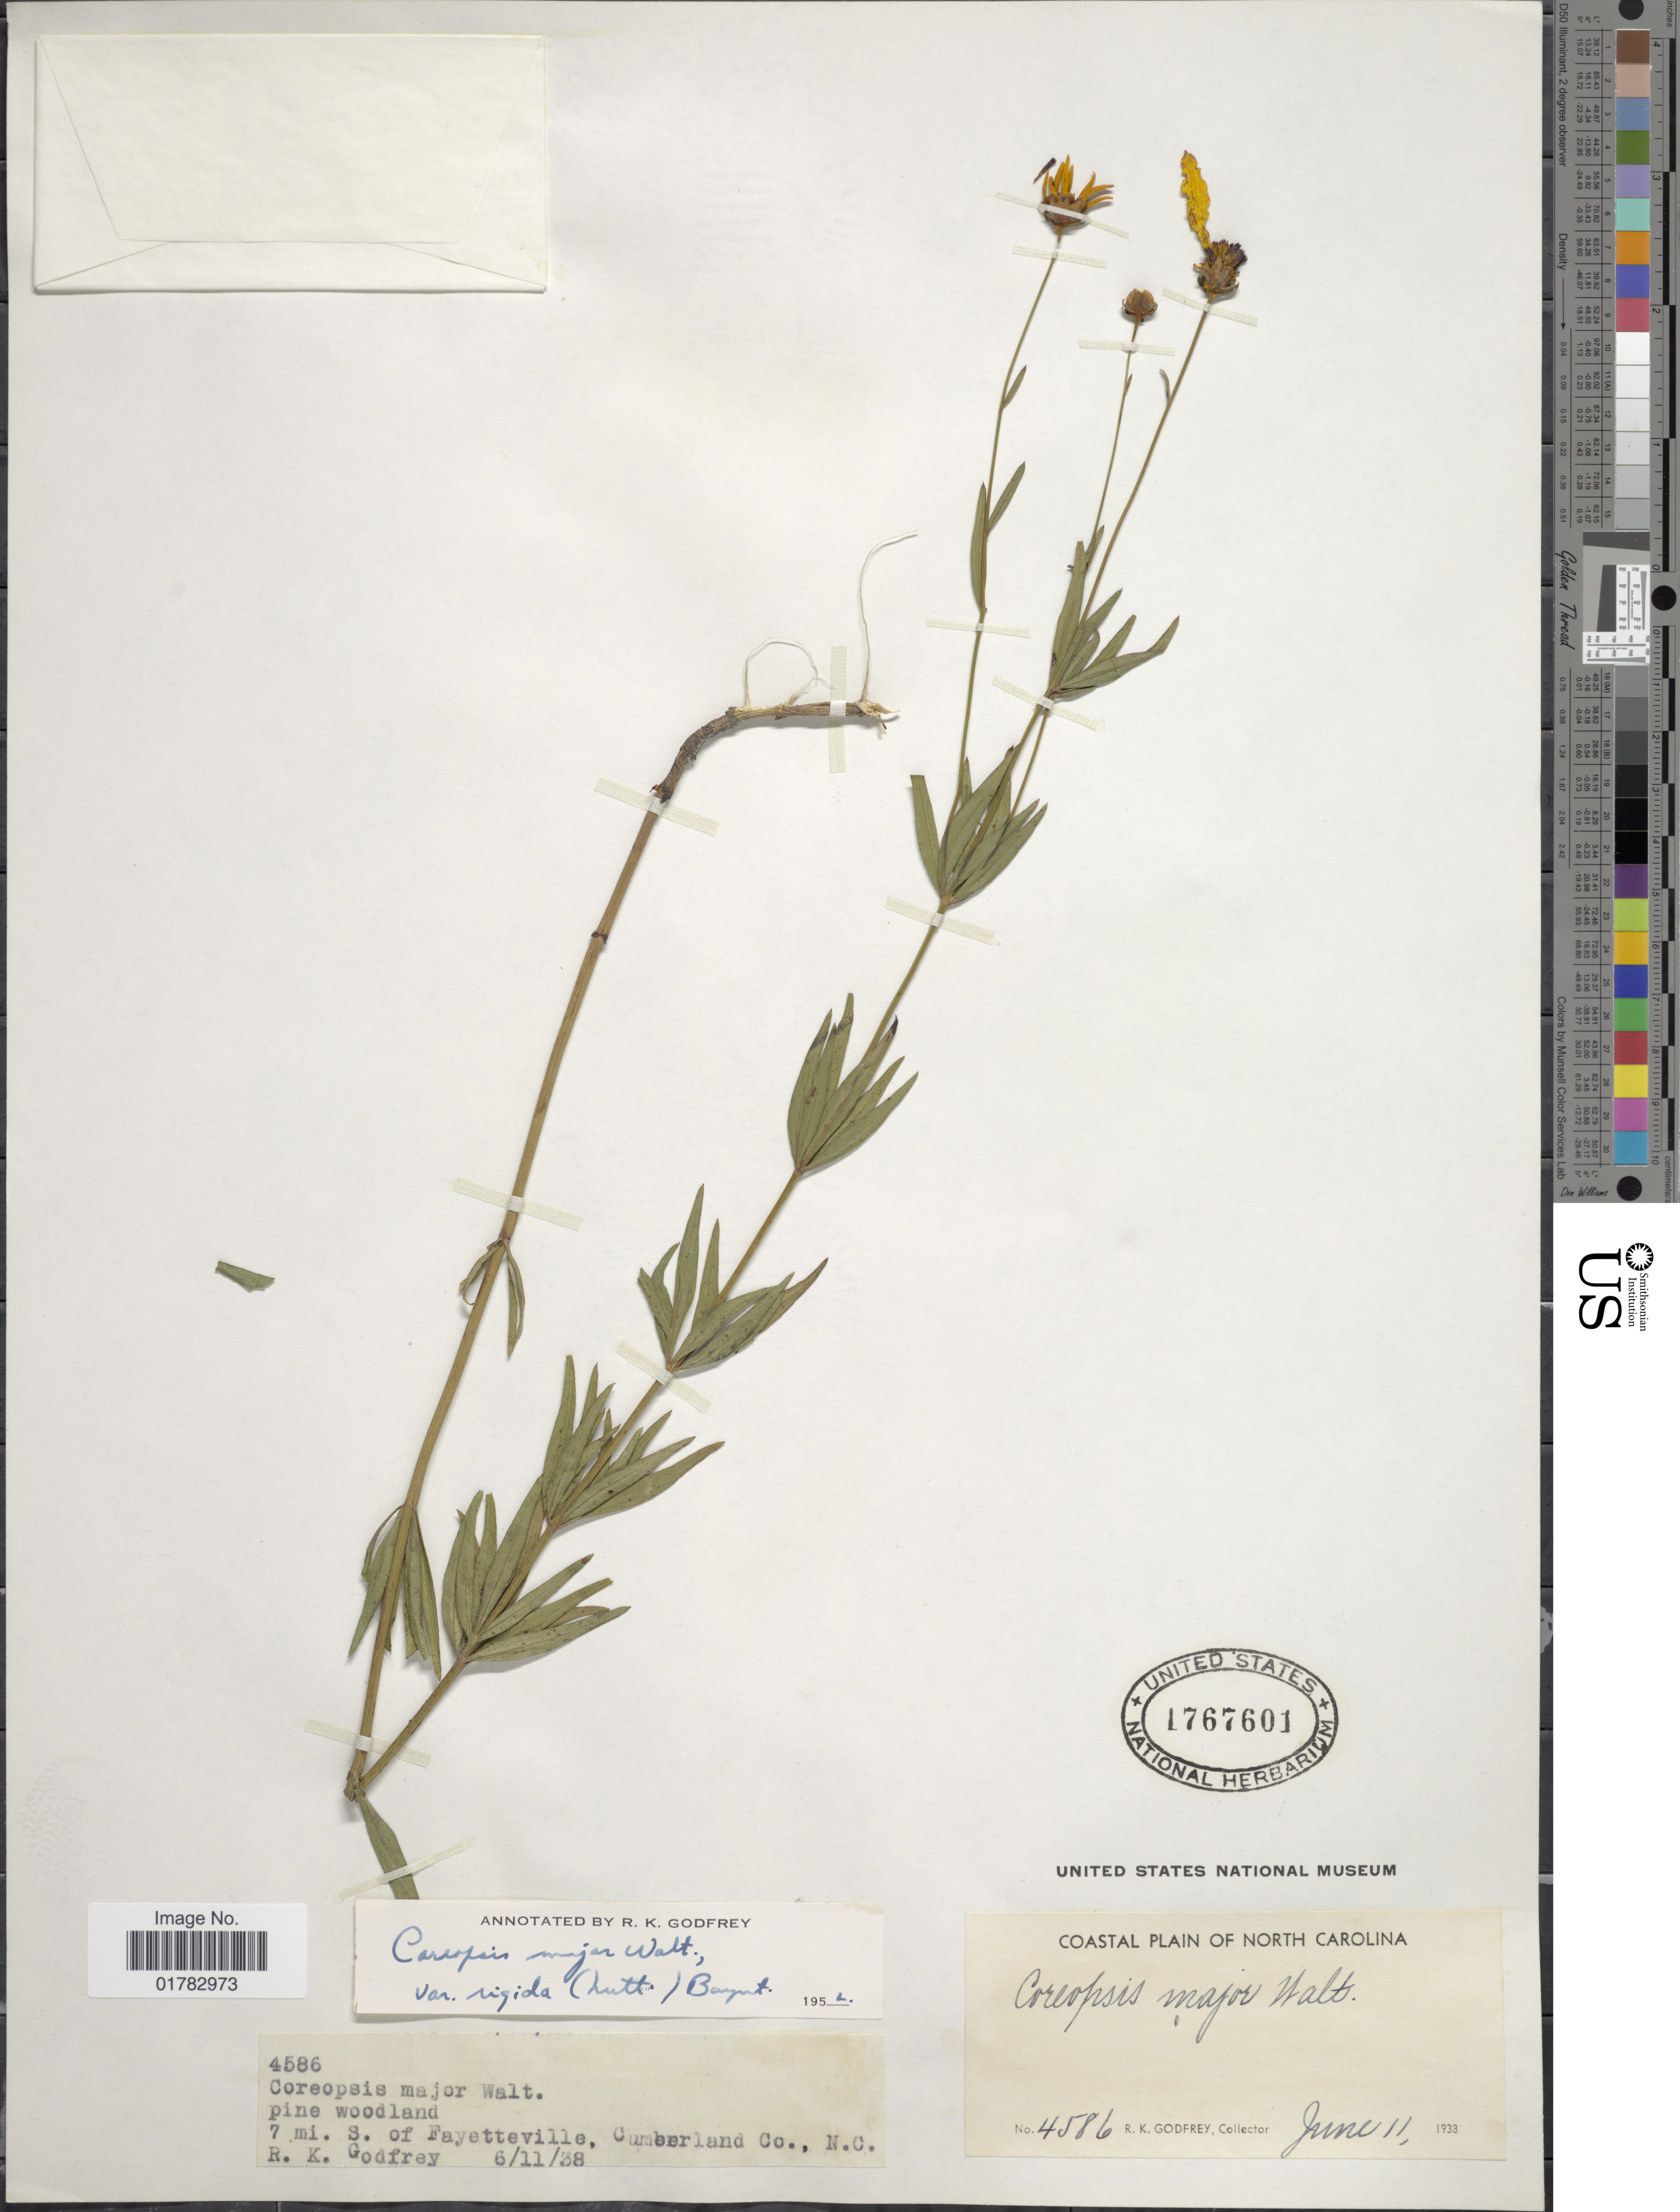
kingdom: Plantae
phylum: Tracheophyta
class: Magnoliopsida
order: Asterales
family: Asteraceae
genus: Coreopsis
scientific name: Coreopsis major var. rigida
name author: (Nutt.) F.E. Boynton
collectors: R. K. Godfrey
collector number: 4586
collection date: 1933-06-11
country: United States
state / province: North Carolina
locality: Coastal Plain, pine woodland, 7 mi. S. of Fayetteville, Cumberland Co.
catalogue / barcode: US 1767601